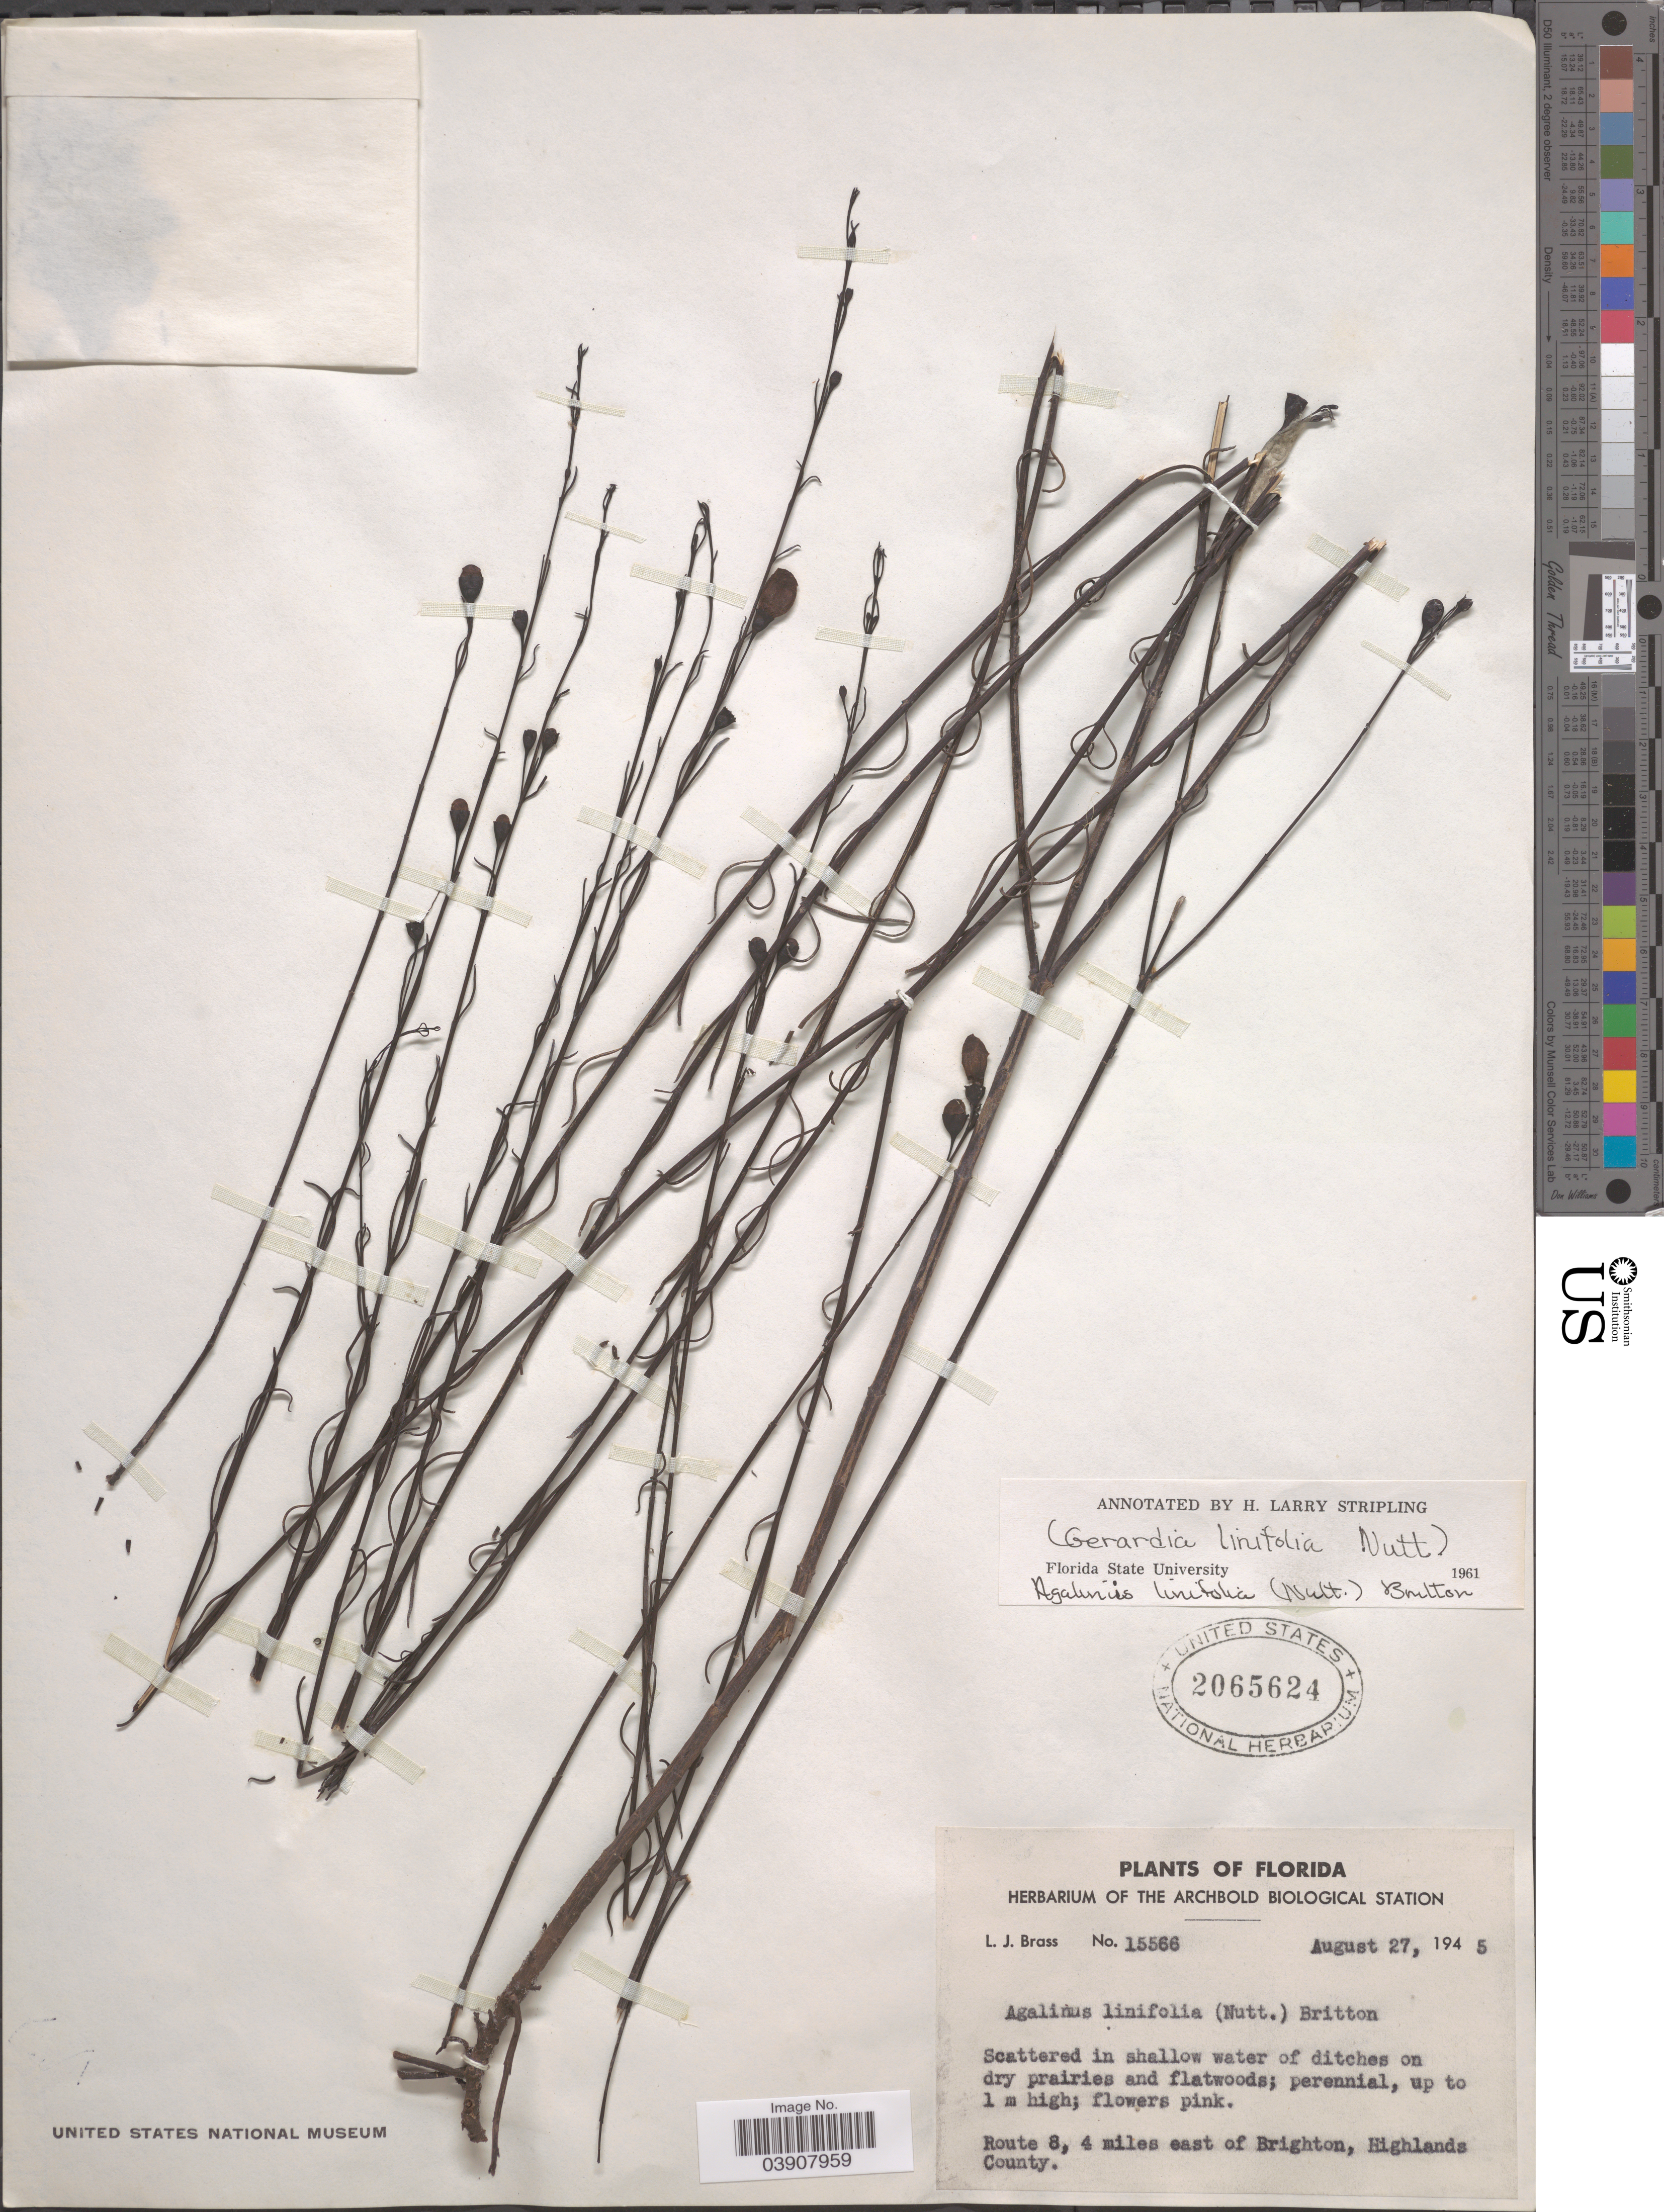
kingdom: Plantae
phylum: Tracheophyta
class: Magnoliopsida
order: Lamiales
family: Orobanchaceae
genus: Agalinis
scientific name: Agalinis linifolia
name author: (Nutt.) Britton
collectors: L. J. Brass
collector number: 15566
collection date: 1945-08-27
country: United States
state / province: Florida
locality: Route 8, 4 miles east of Brighton, Highlands County.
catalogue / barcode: US 2065624